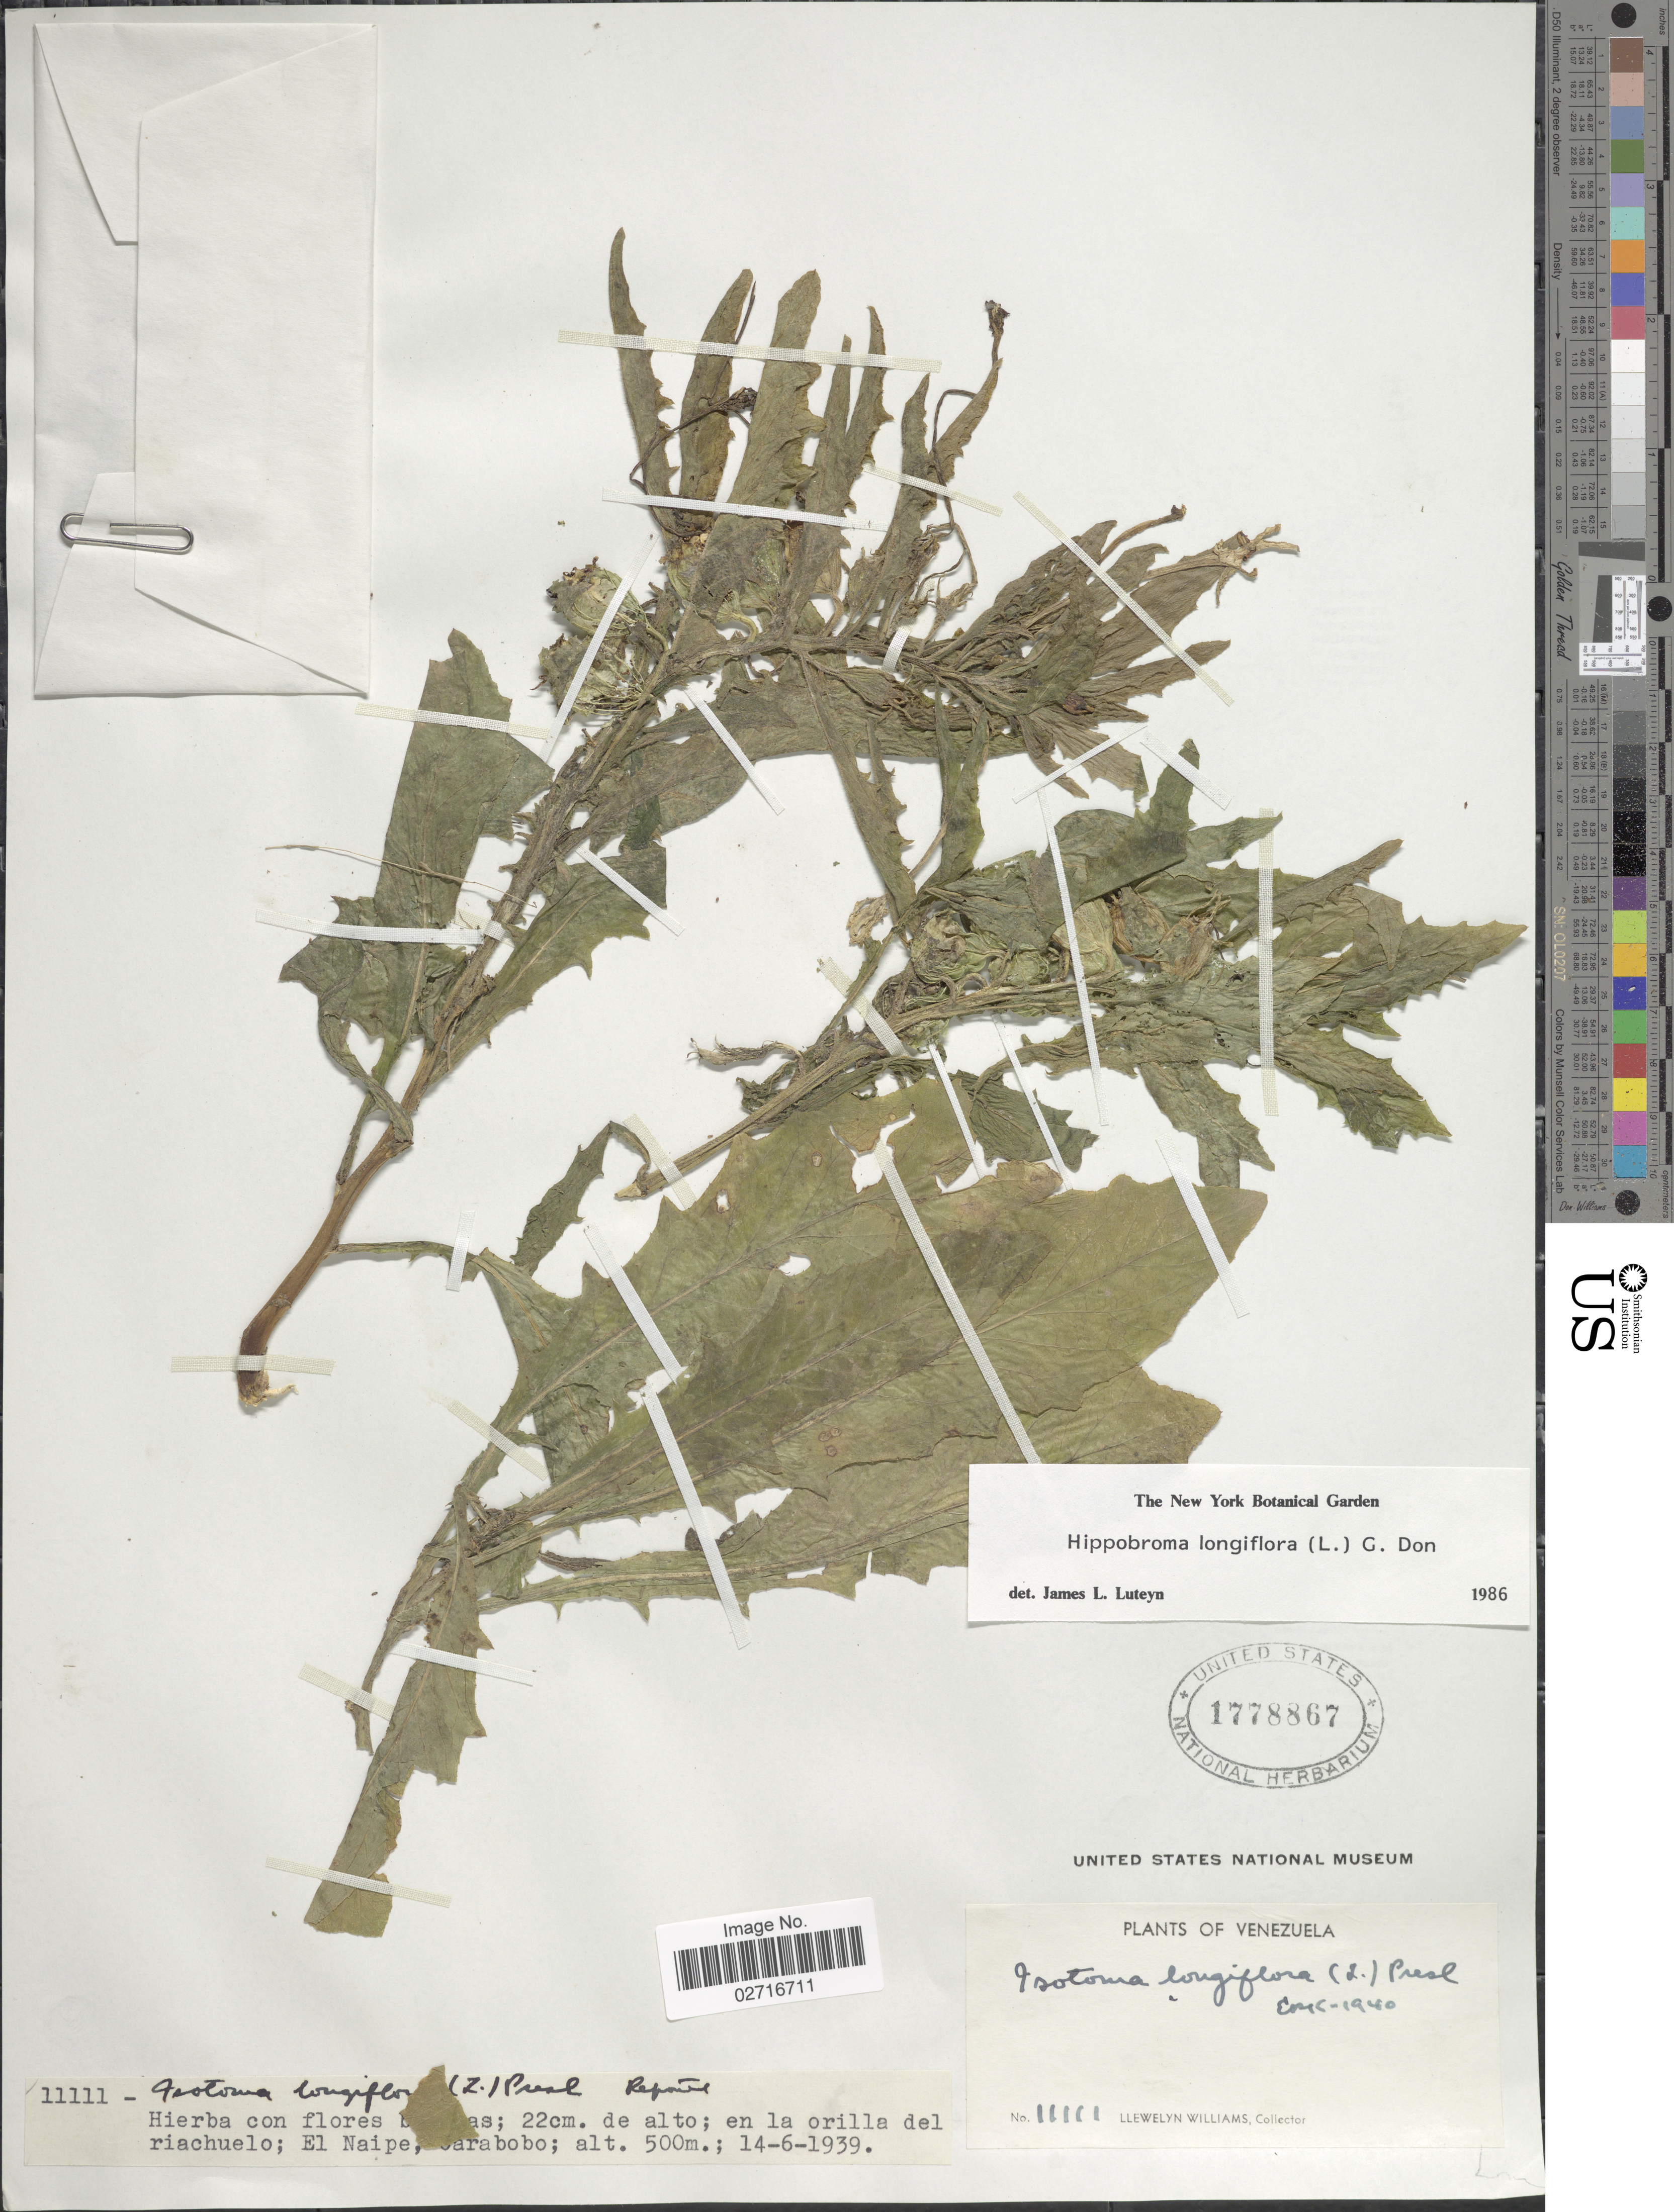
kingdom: Plantae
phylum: Tracheophyta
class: Magnoliopsida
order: Asterales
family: Campanulaceae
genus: Hippobroma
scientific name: Hippobroma longiflora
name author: (L.) G. Don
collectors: Ll. Williams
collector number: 11111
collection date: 1939-06-14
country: Venezuela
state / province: Carabobo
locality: En orilla del riachuelo, El Naipe.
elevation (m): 500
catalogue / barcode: US 1778867